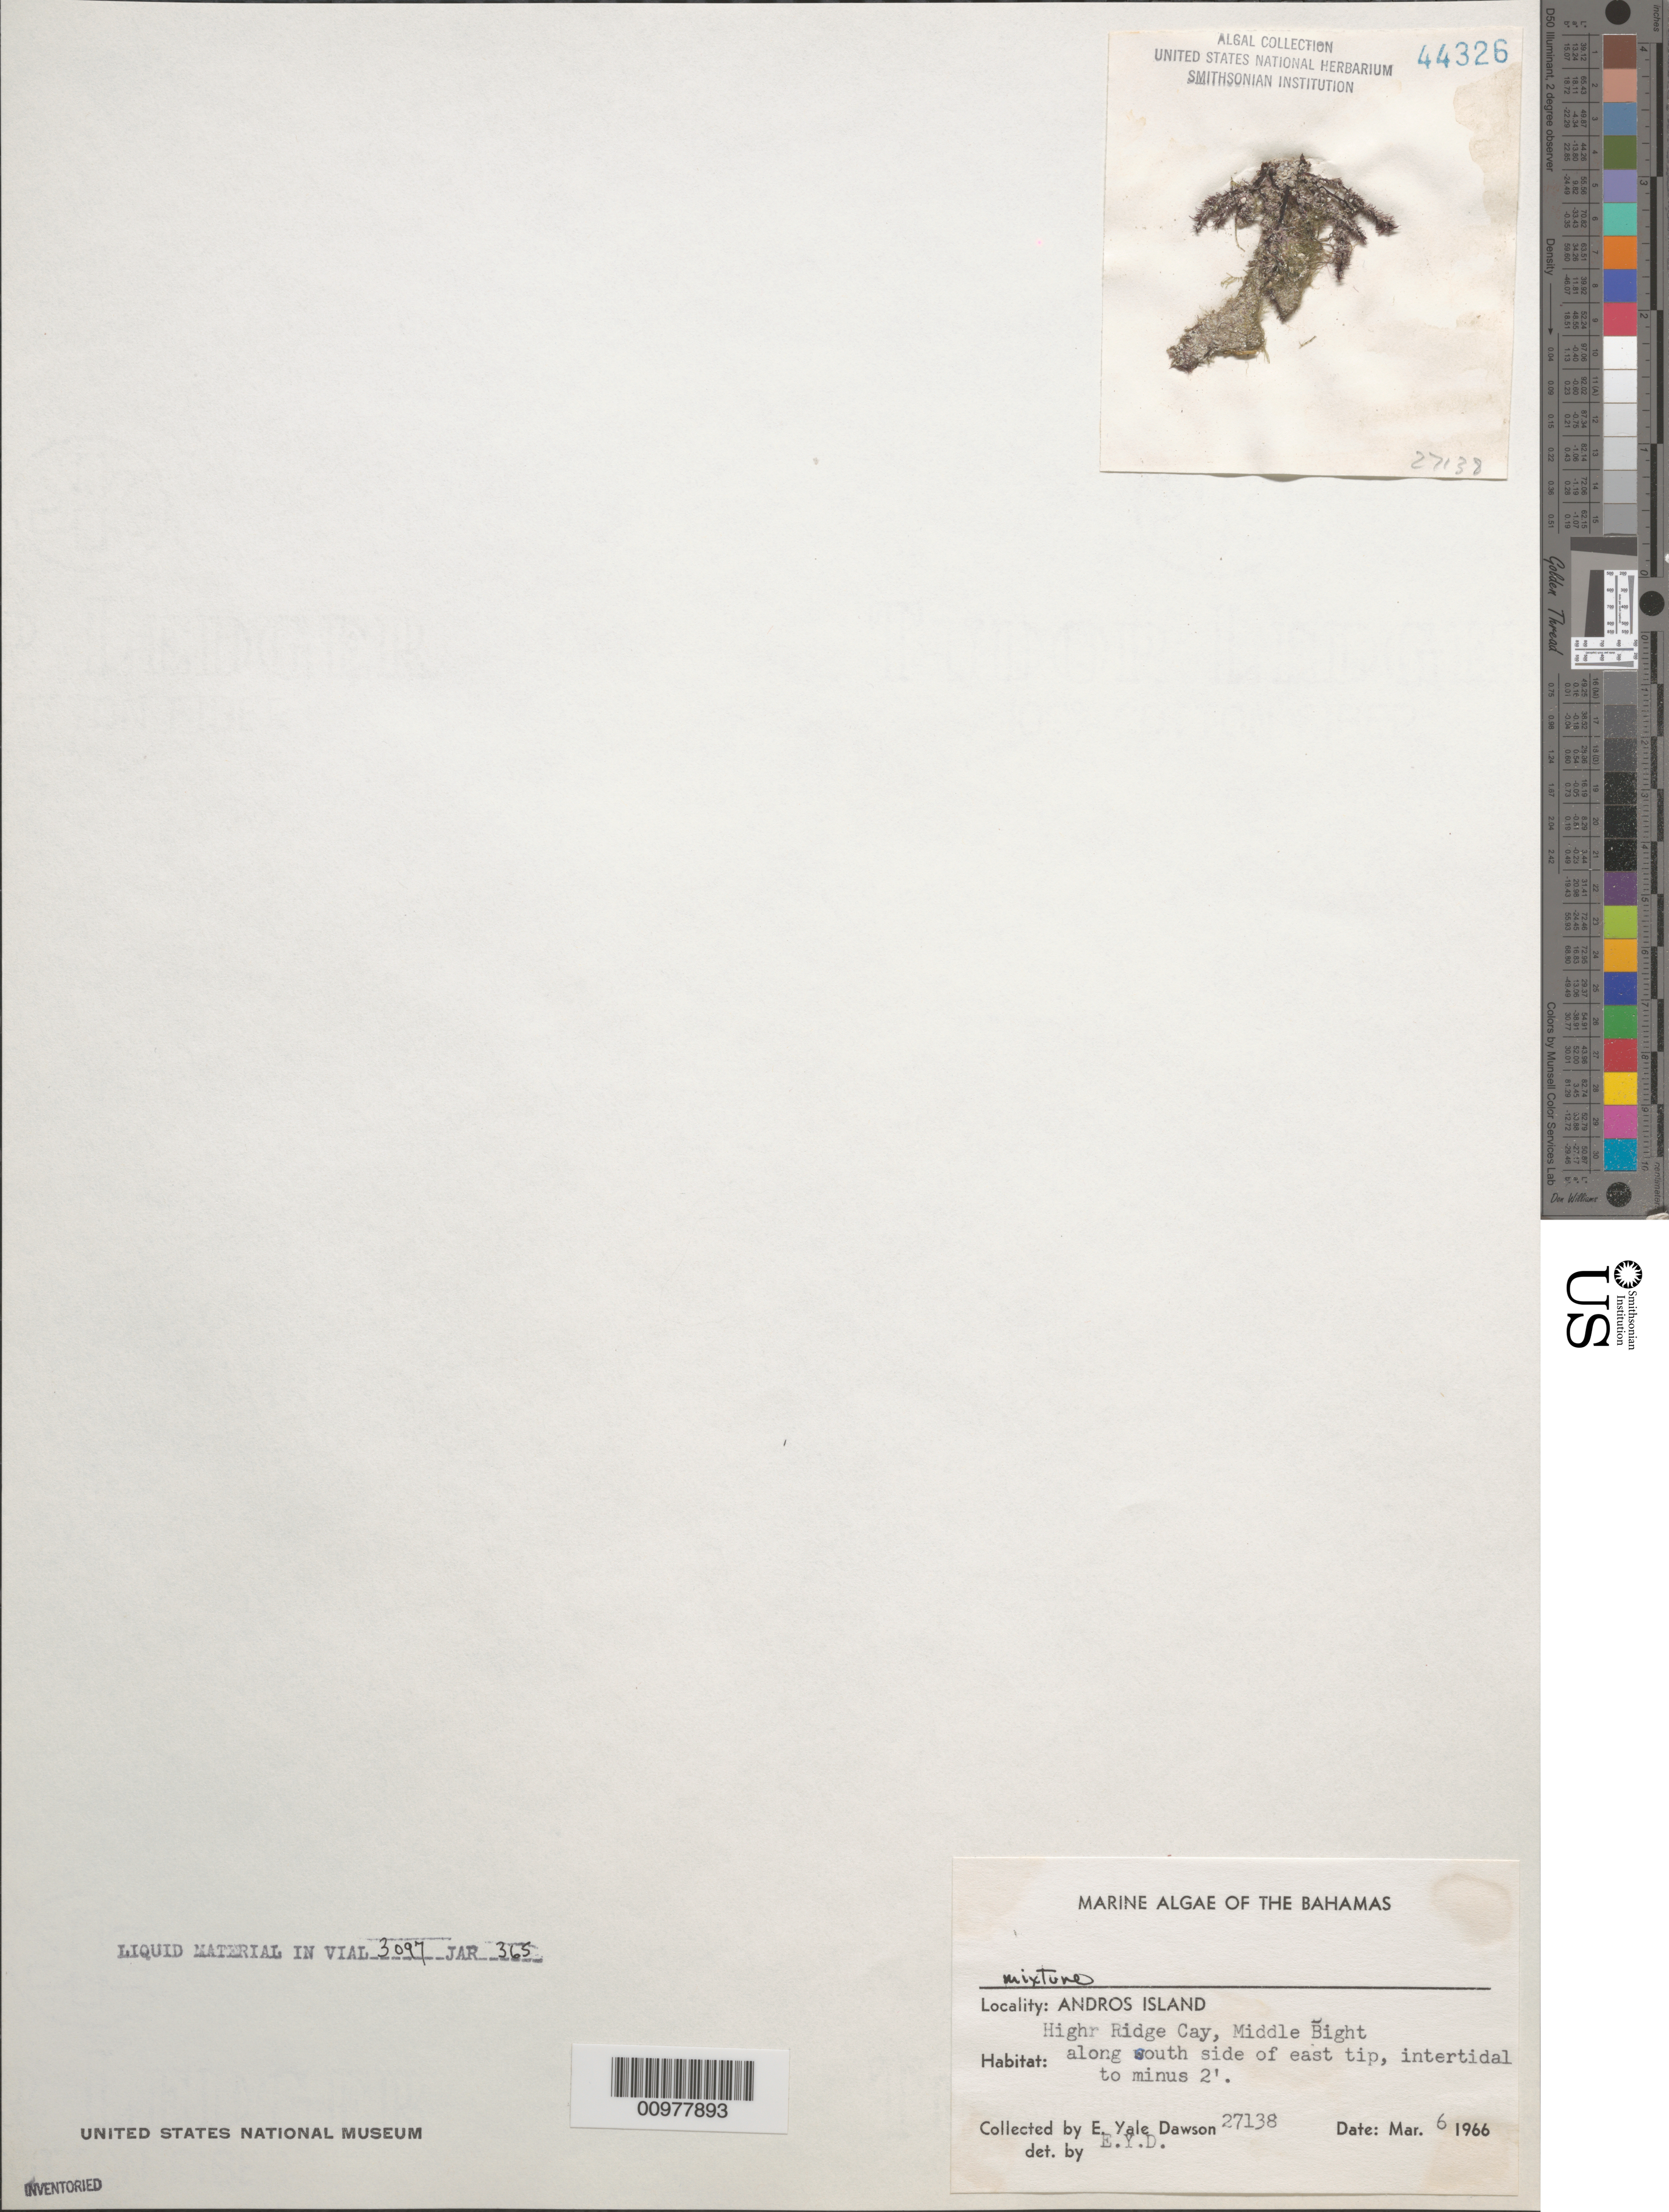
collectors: E. Y. Dawson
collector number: EYD 27138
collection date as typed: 06 Mar 1966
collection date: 1966-03-06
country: Bahamas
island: High Ridge Cay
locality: Middle Bight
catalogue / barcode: US 44326